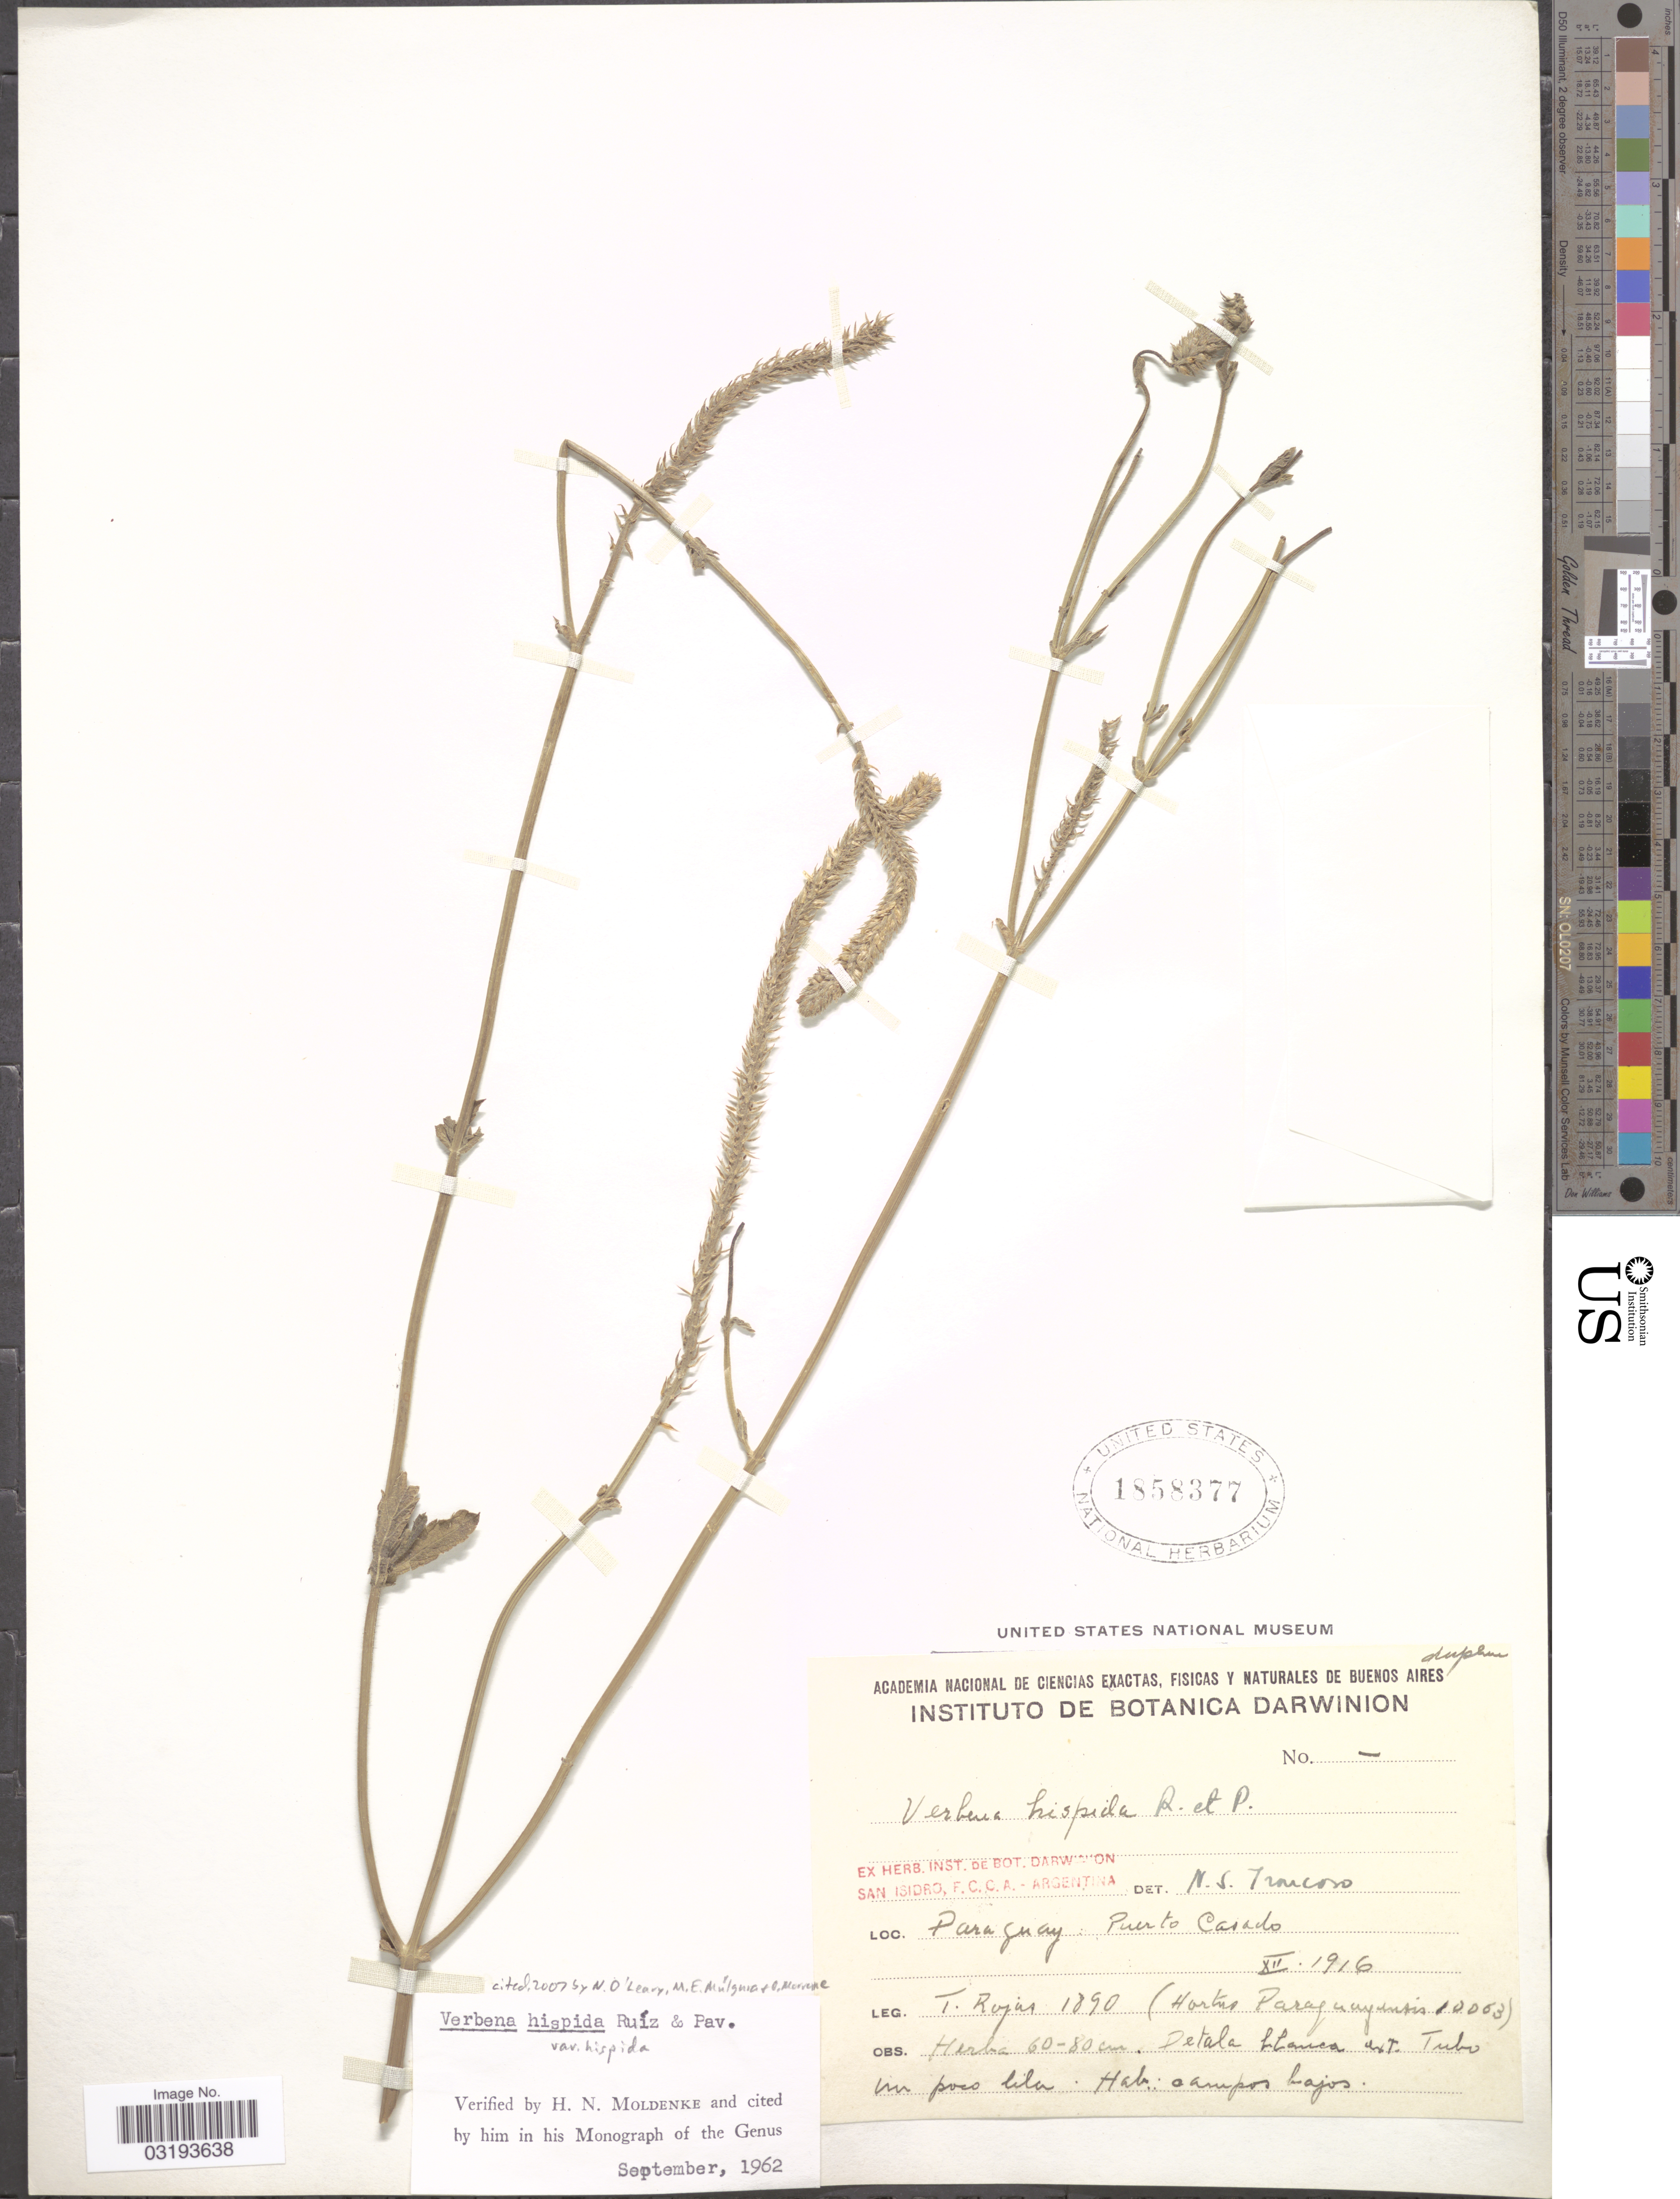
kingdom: Plantae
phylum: Tracheophyta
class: Magnoliopsida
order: Lamiales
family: Verbenaceae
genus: Verbena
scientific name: Verbena hispida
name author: Ruiz & Pav.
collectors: T. Rojas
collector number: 1890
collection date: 1916-12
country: Paraguay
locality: Puerto Casado.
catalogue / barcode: US 1858377